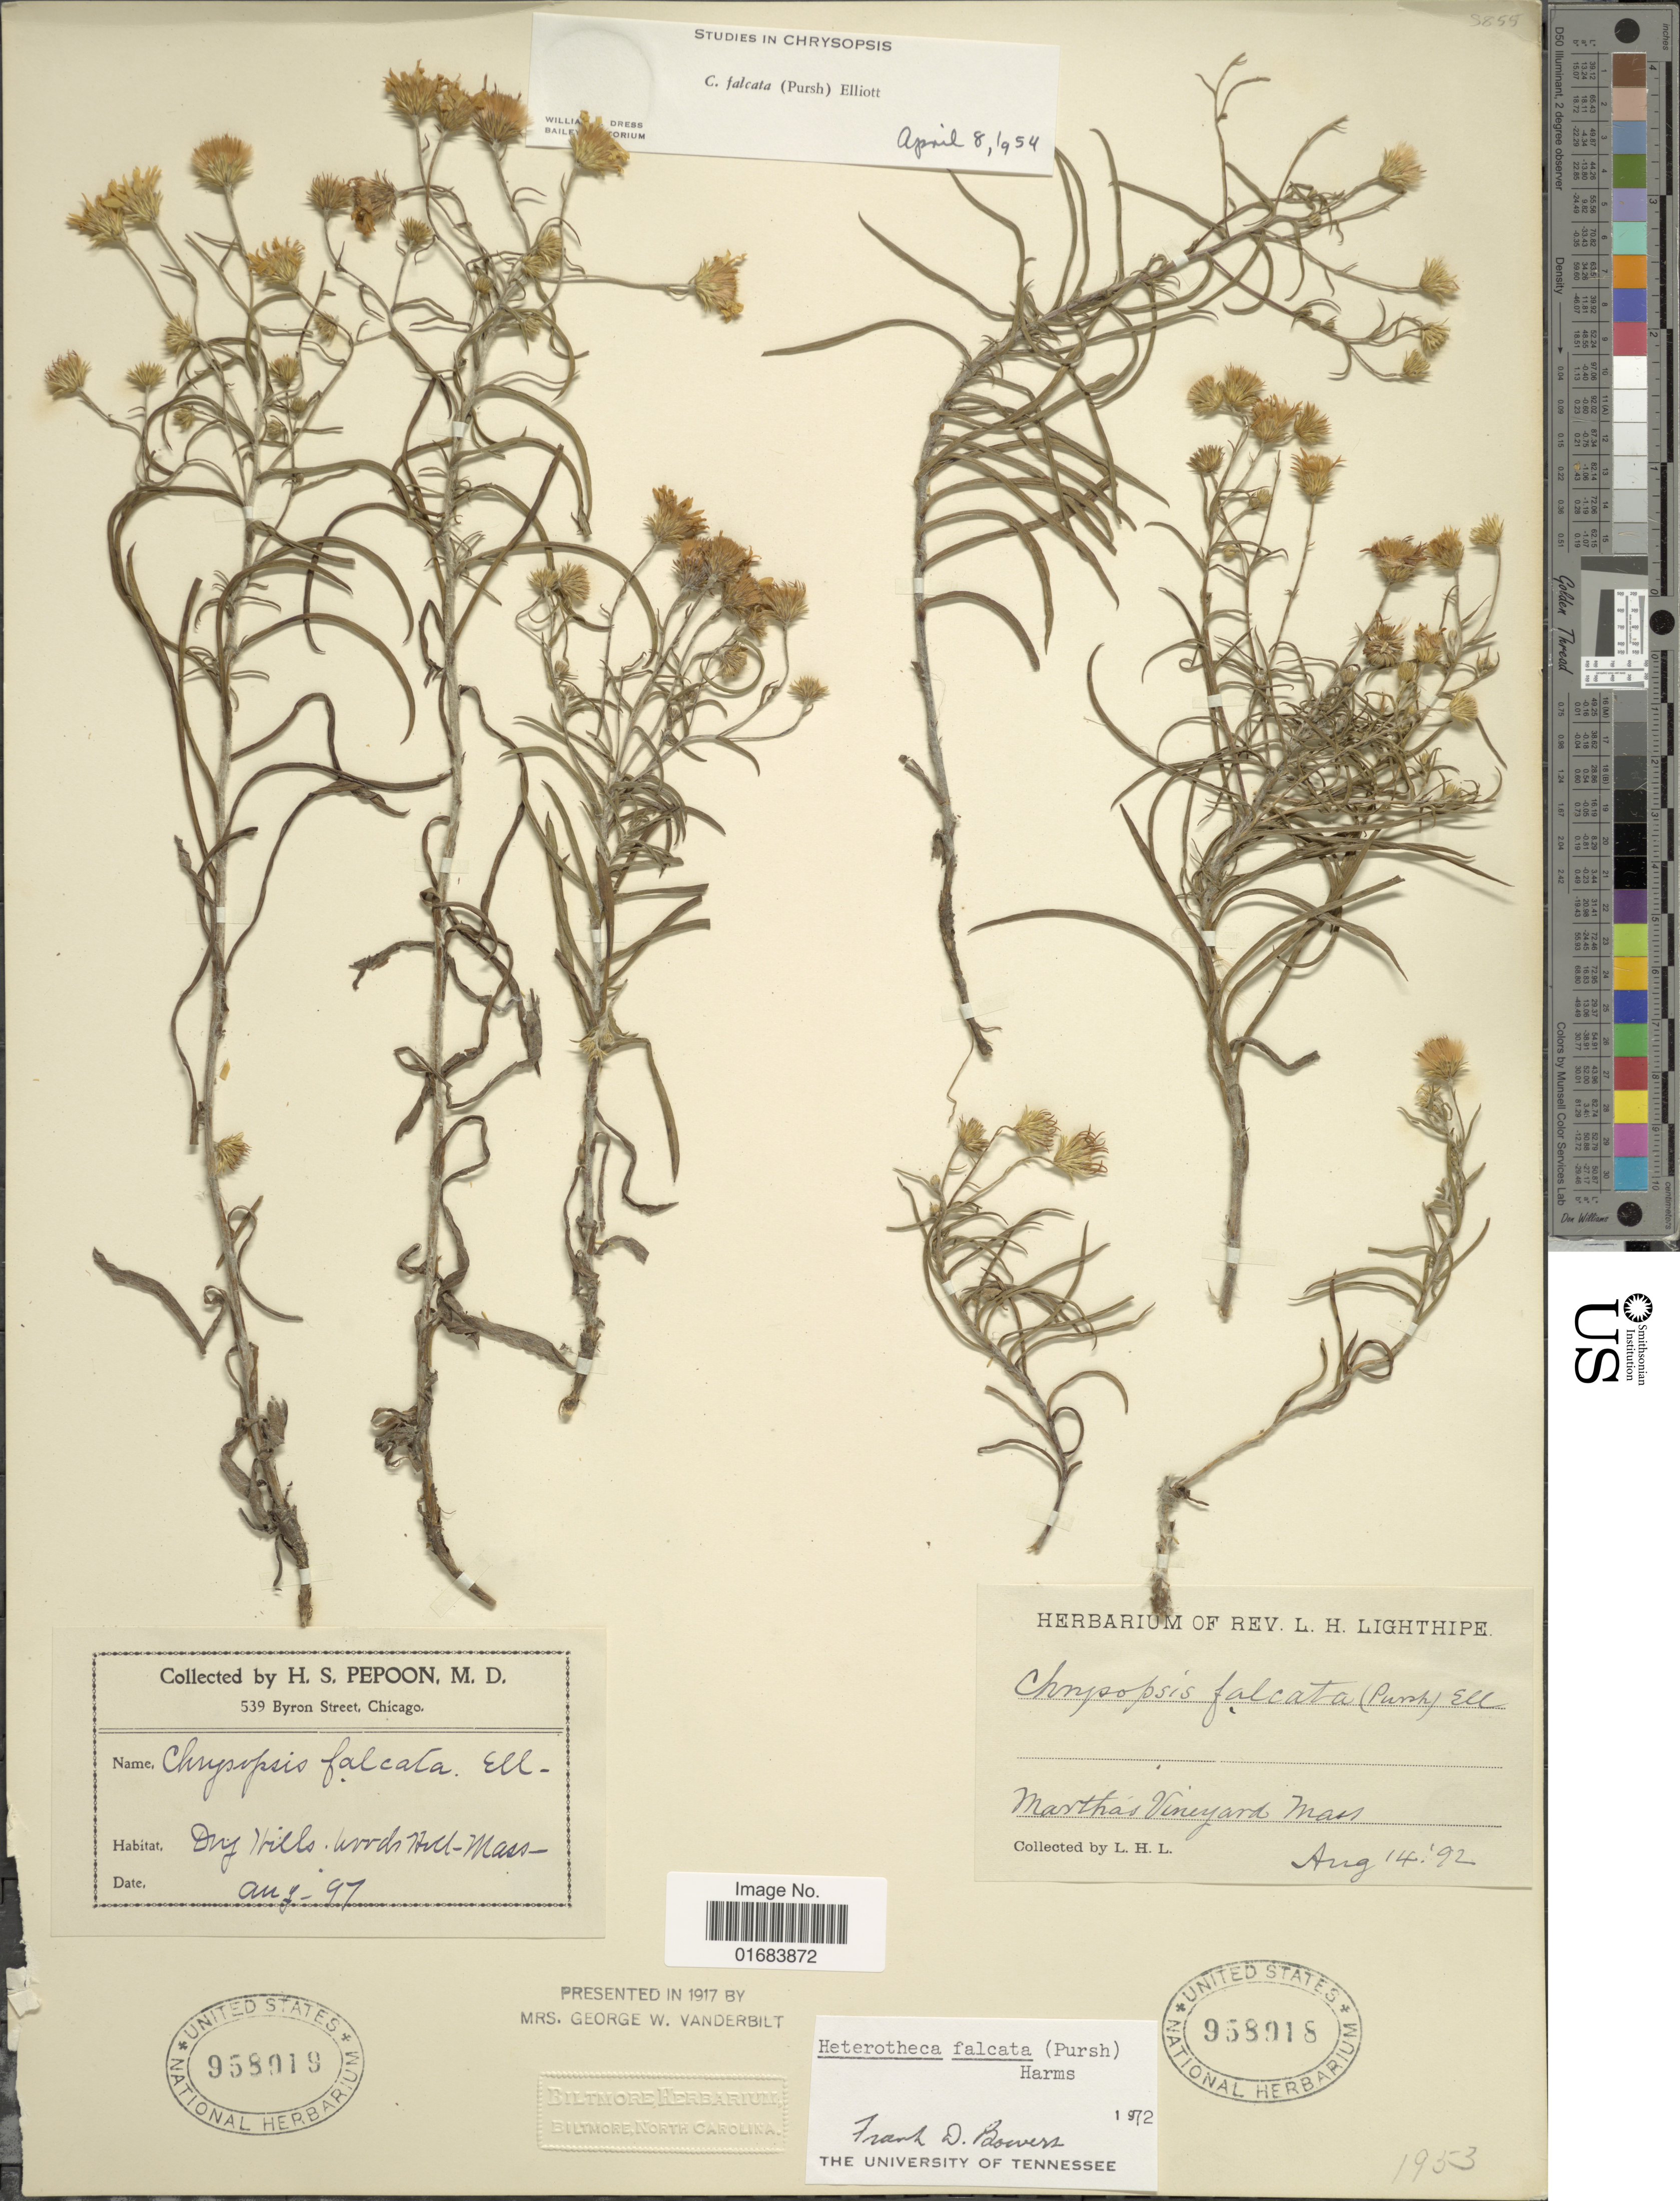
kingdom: Plantae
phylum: Tracheophyta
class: Magnoliopsida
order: Asterales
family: Asteraceae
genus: Pityopsis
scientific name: Pityopsis falcata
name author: (Pursh) Nutt.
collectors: H. Pepoon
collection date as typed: Transcribed d/m/y: /8/97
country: United States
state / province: Massachusetts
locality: Woods Holl.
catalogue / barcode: US 958919